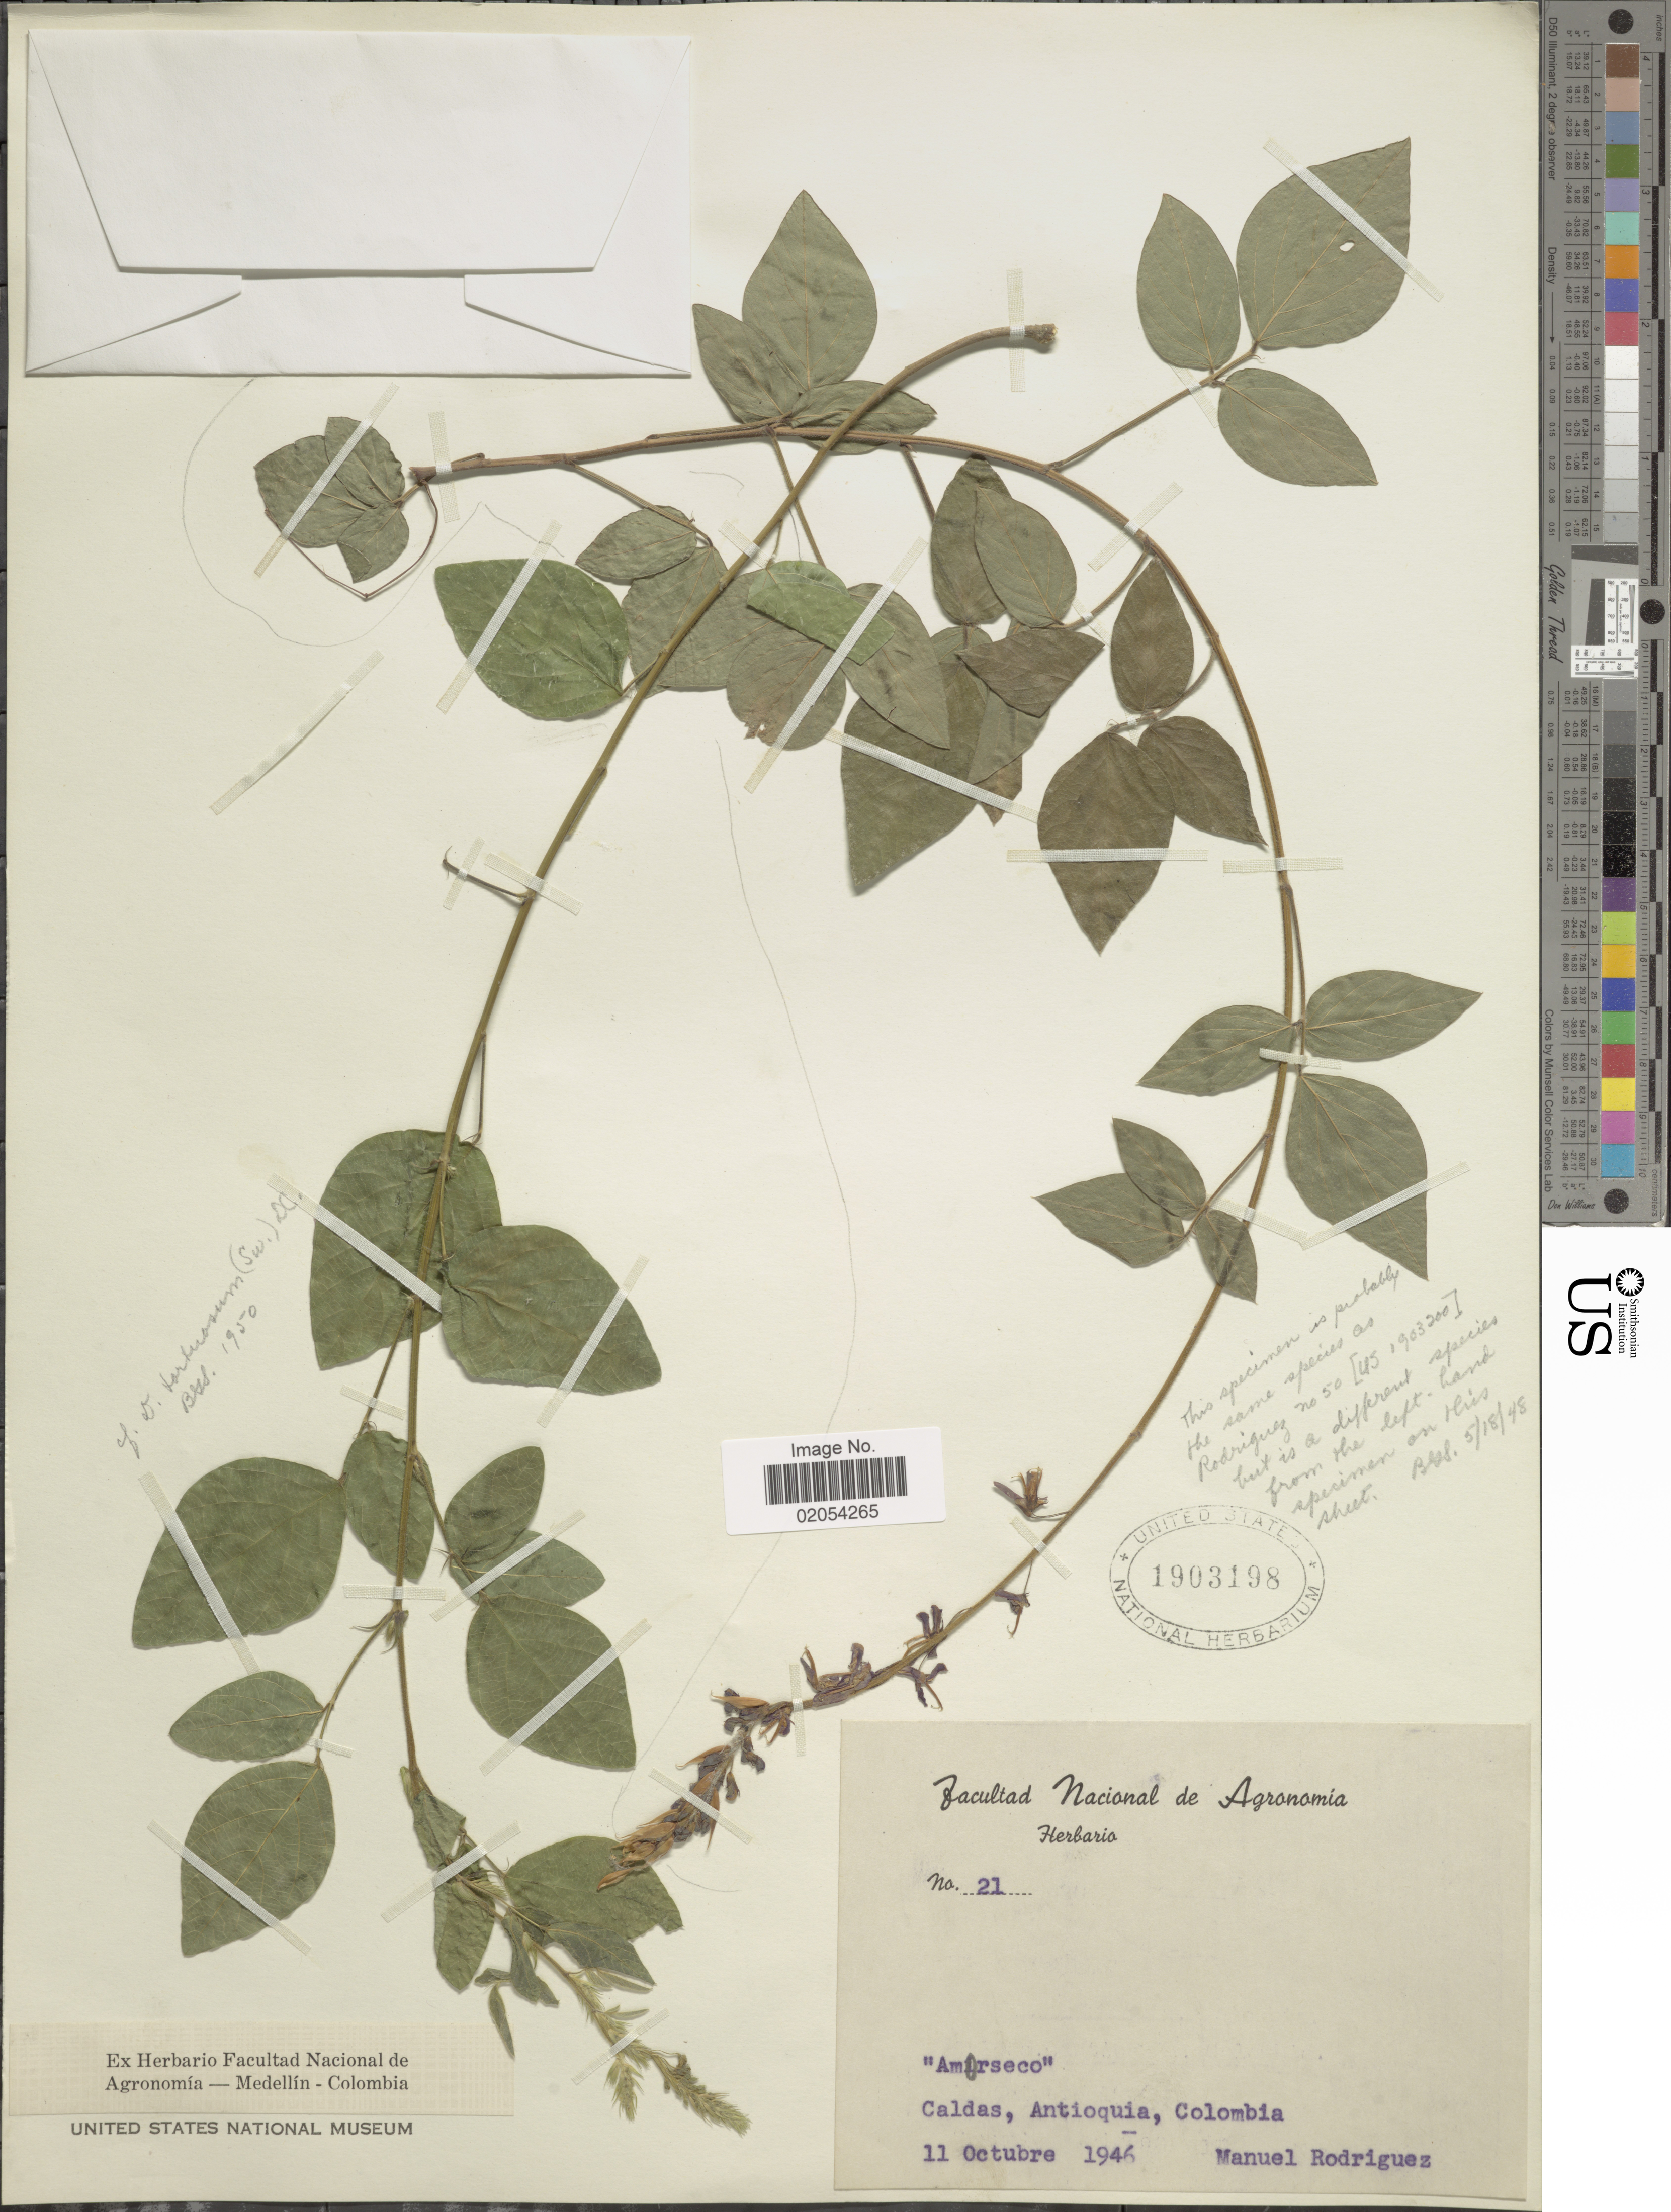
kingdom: Plantae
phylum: Tracheophyta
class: Magnoliopsida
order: Fabales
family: Fabaceae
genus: Desmodium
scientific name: Desmodium sp.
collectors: M. Rodríguez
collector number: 21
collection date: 1946-10-11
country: Colombia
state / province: Caldas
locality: Caldas, Antioquia, Colombia.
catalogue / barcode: US 1903198